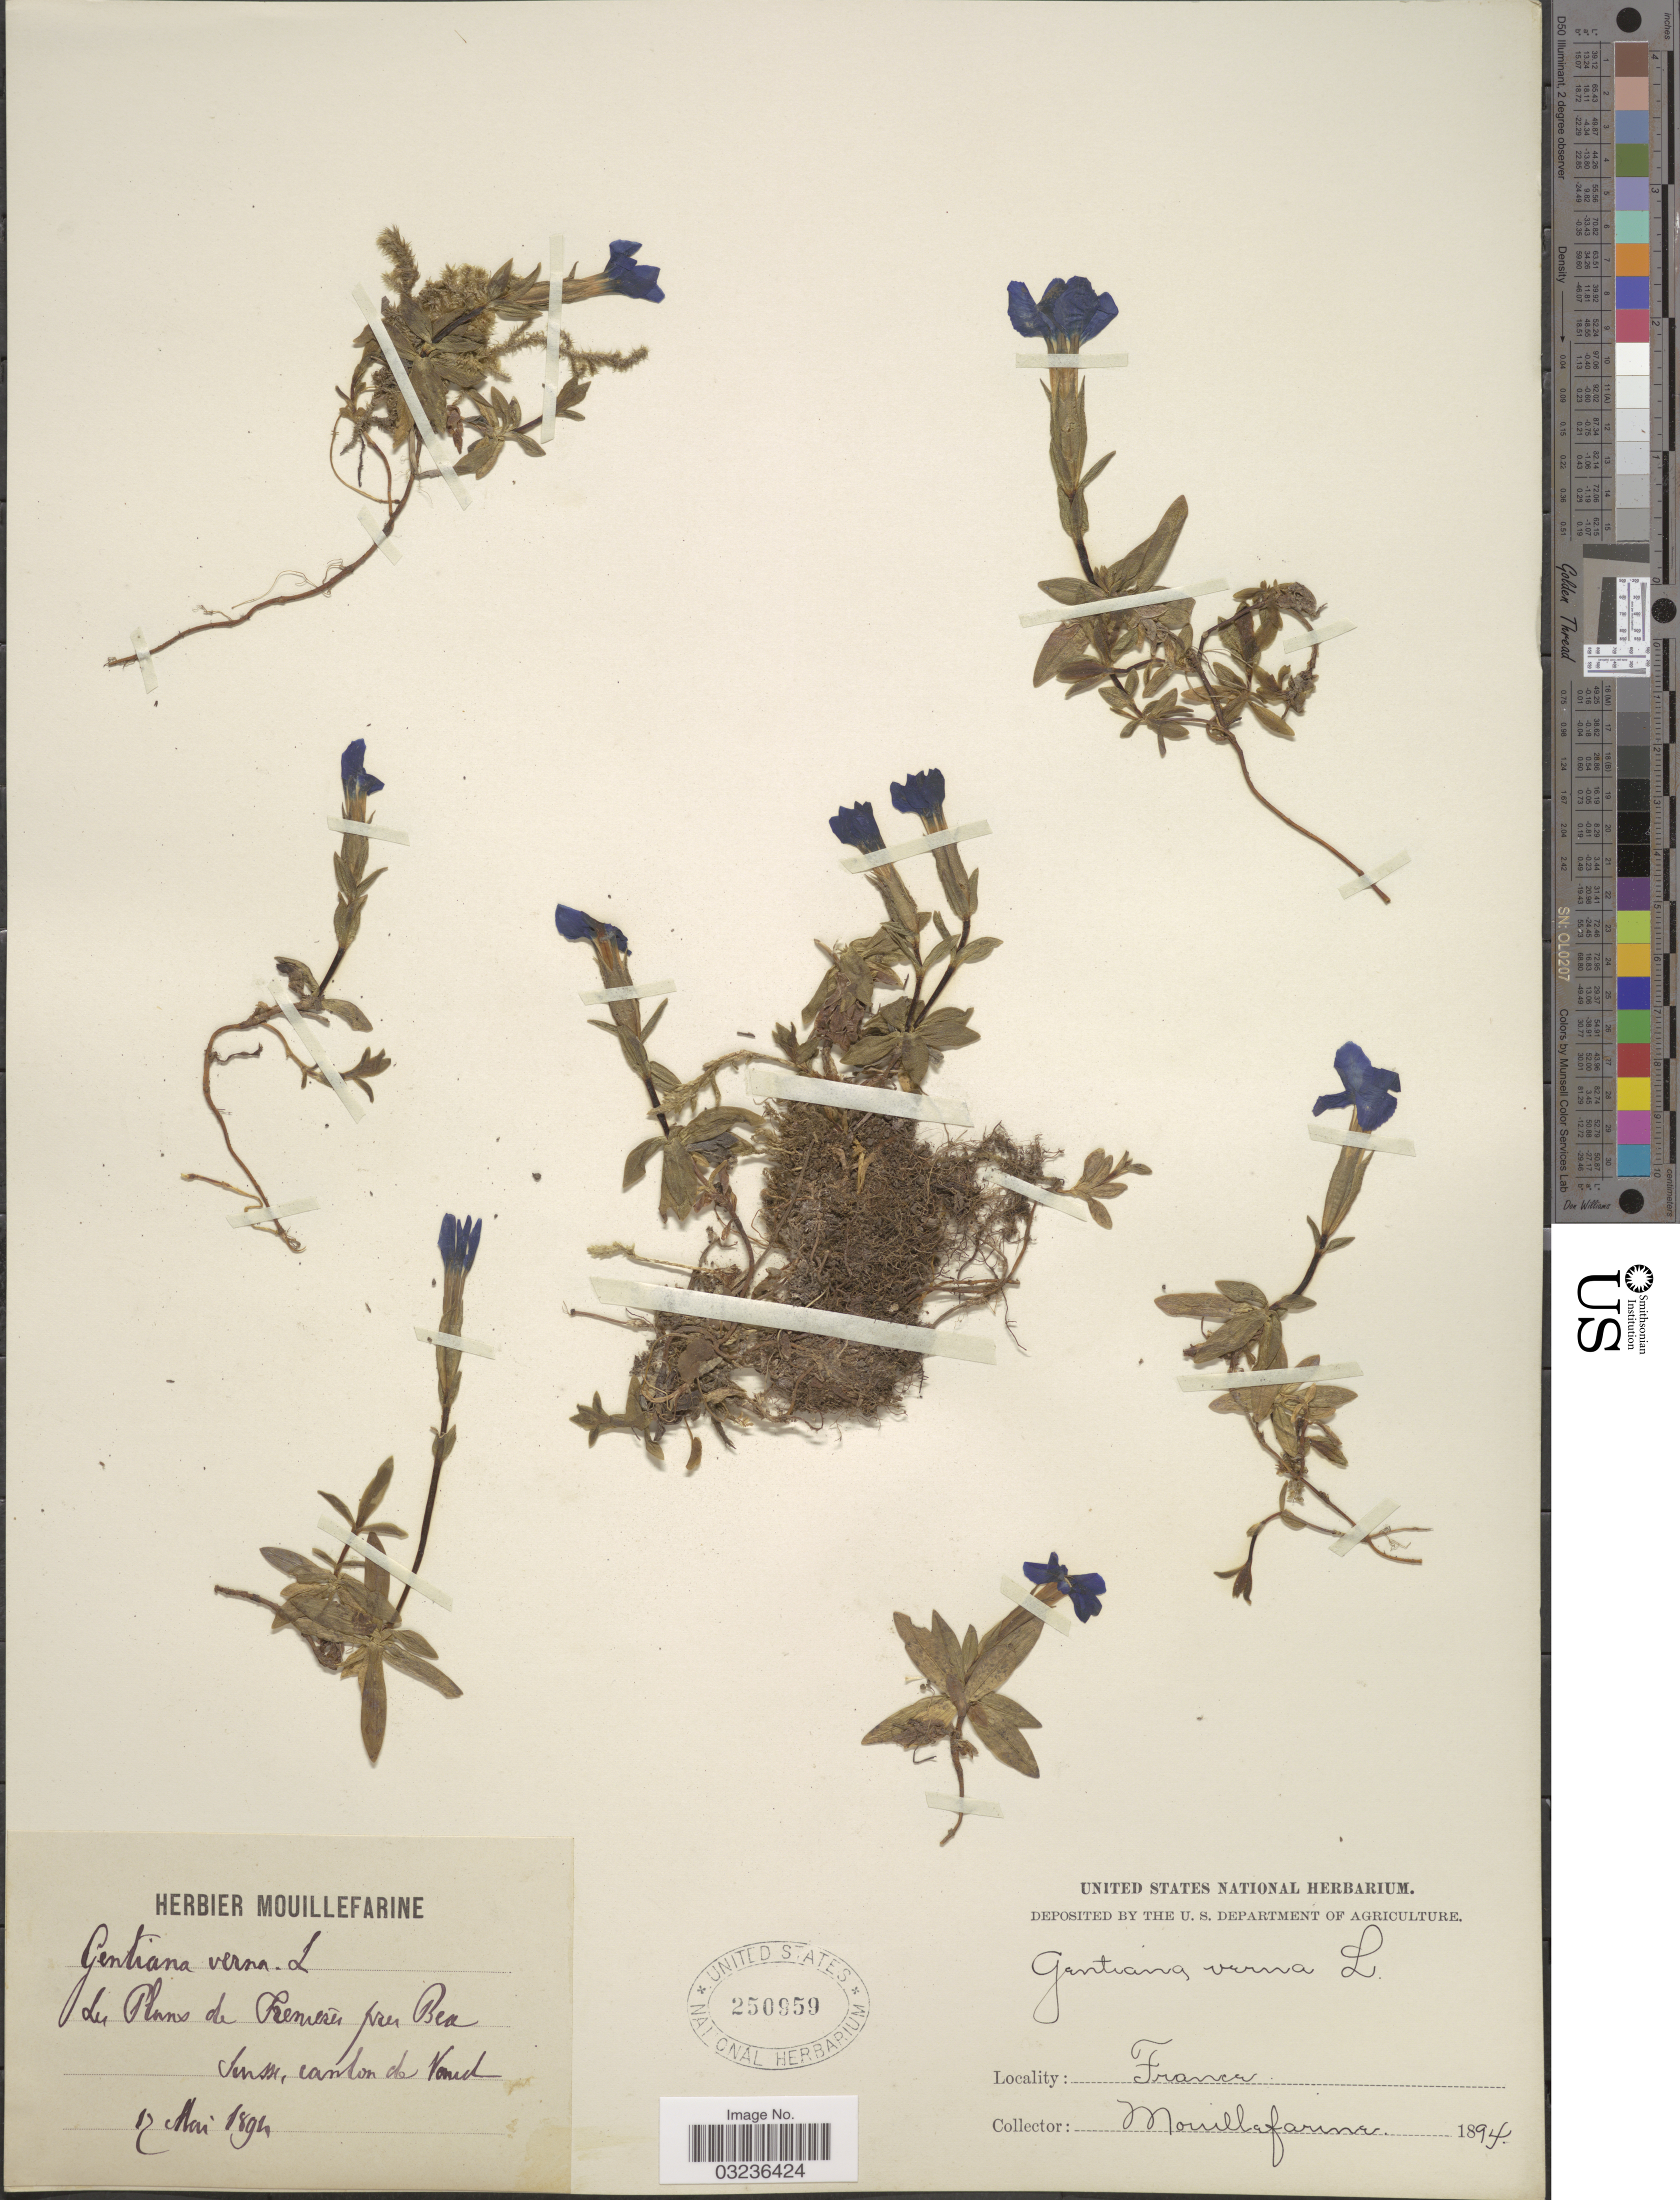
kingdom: Plantae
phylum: Tracheophyta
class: Magnoliopsida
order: Gentianales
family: Gentianaceae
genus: Gentiana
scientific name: Gentiana verna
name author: L.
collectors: A. Mouillefarine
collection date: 1894-05-12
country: Switzerland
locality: Du Plans de Frenieses pres Bea Sensse, canton de Vaud.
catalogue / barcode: US 250959